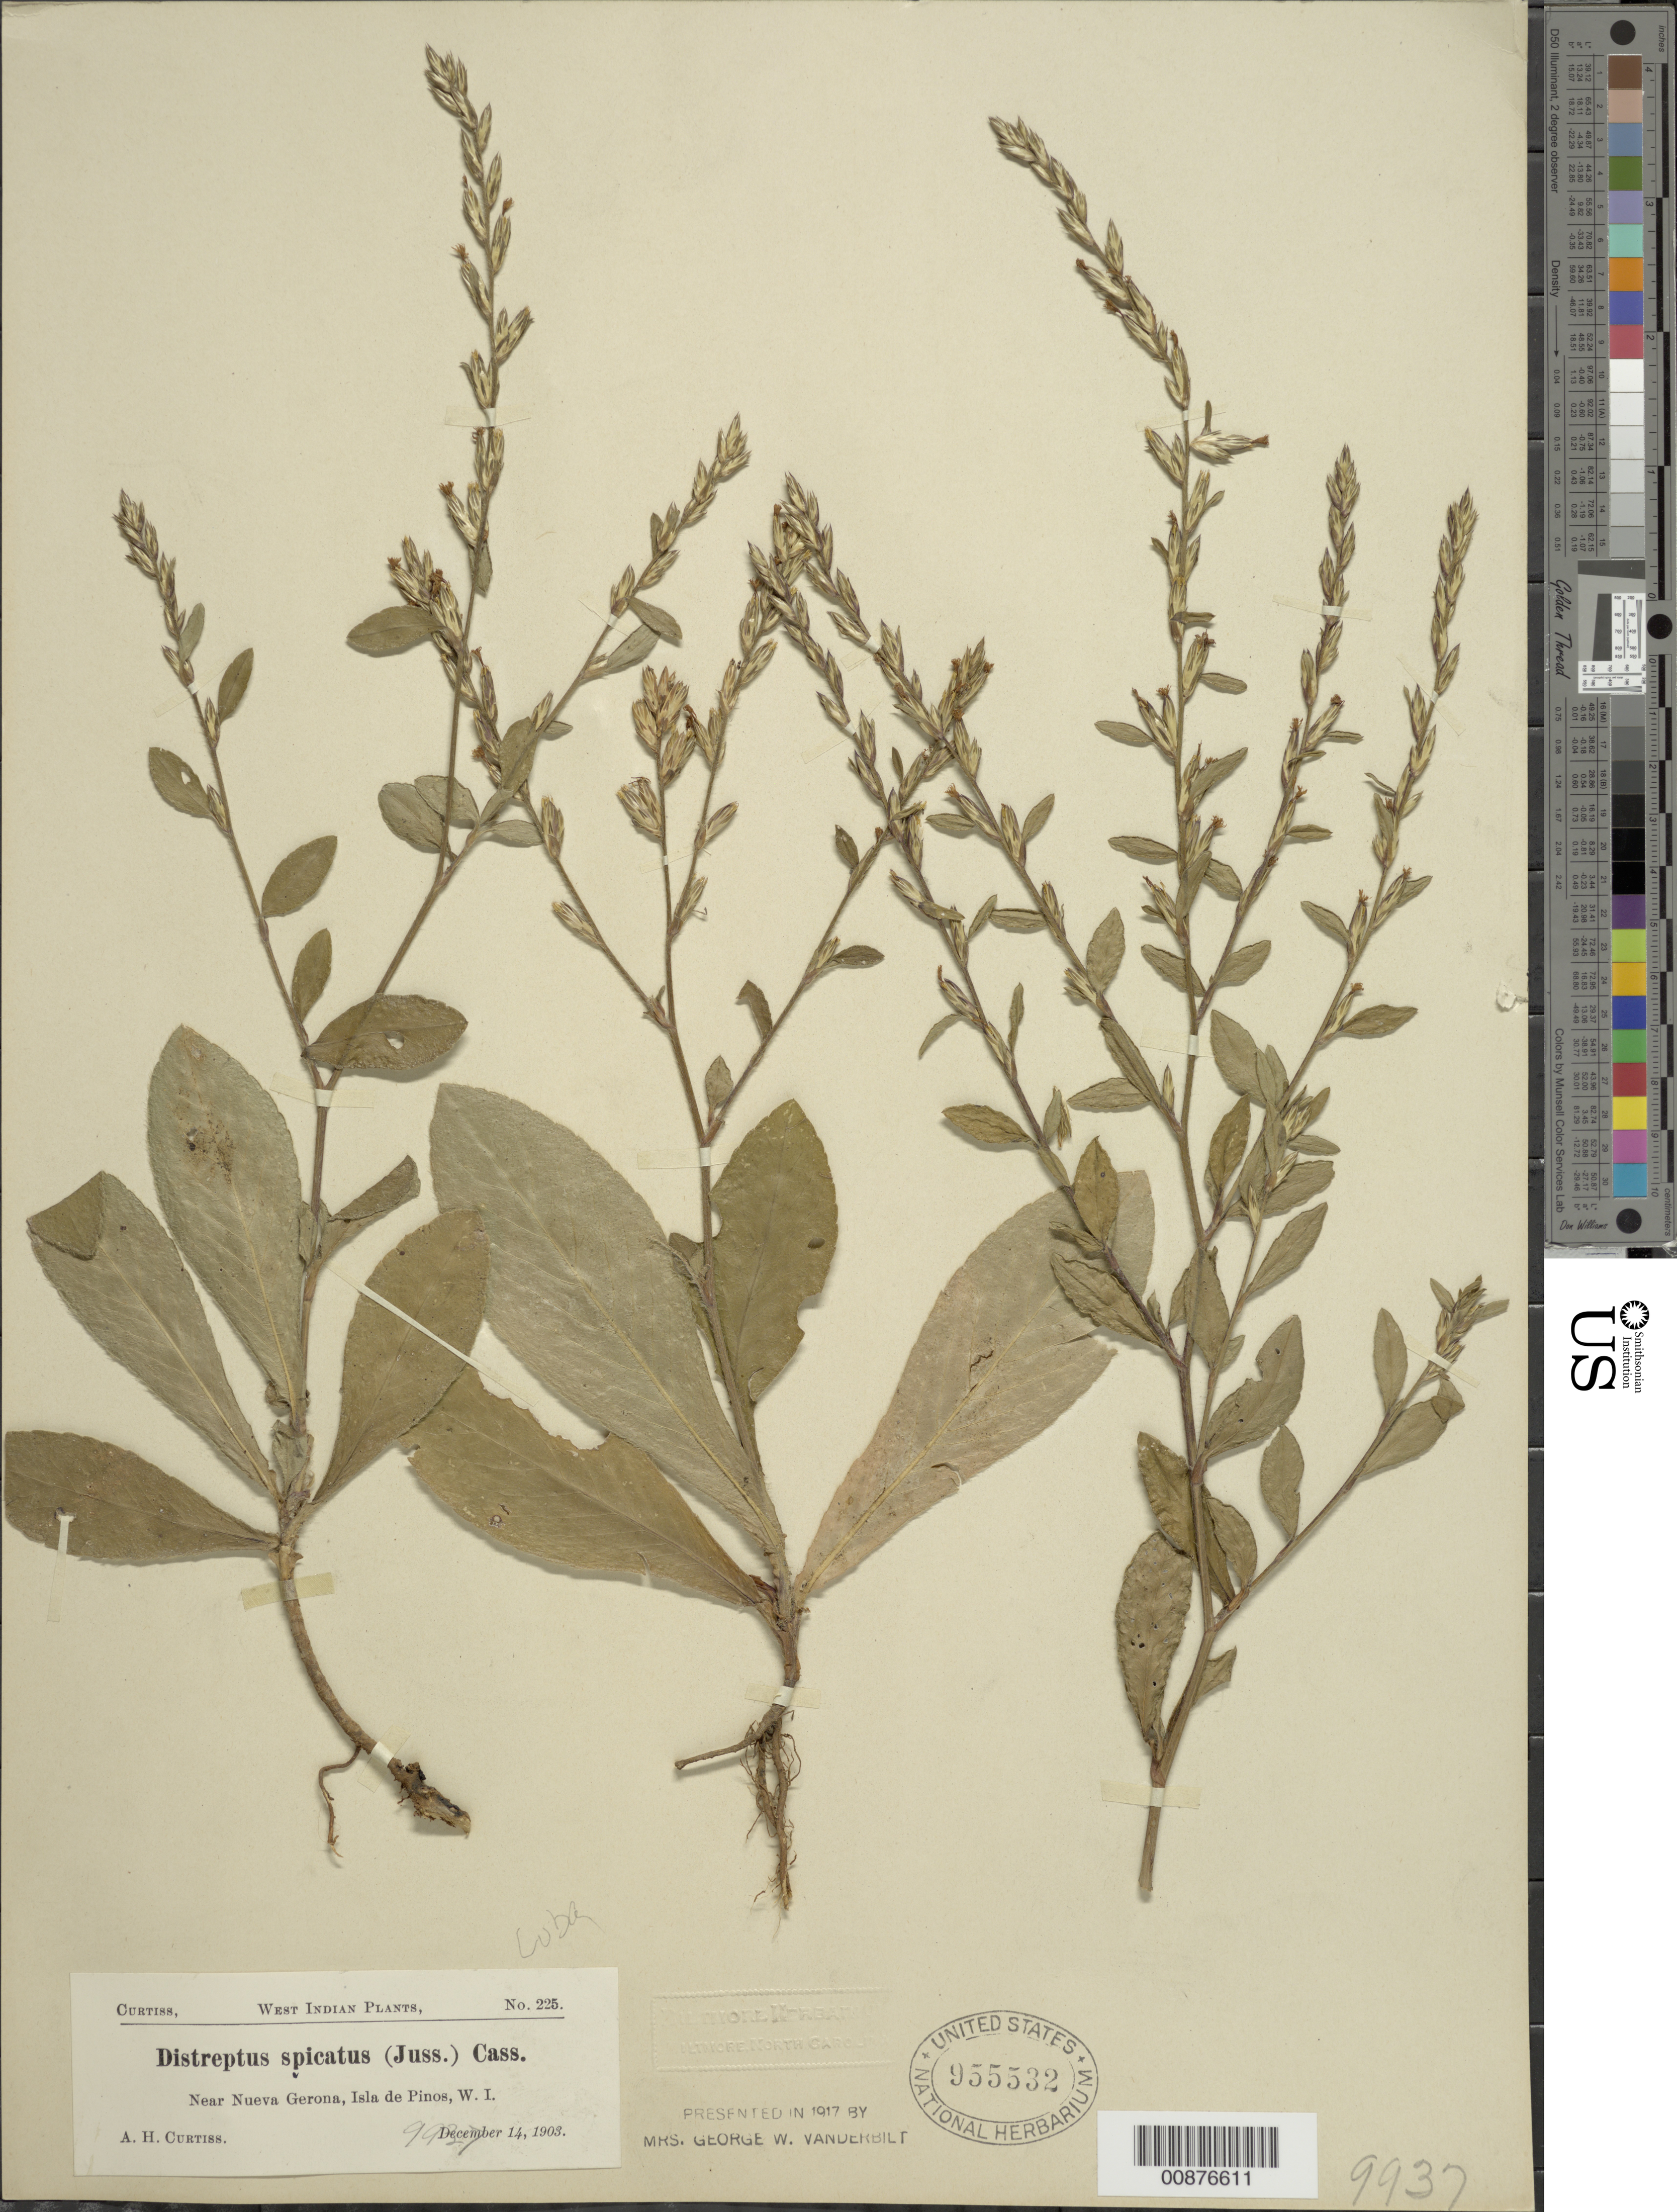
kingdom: Plantae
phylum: Tracheophyta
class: Magnoliopsida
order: Asterales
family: Asteraceae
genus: Pseudelephantopus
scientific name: Pseudelephantopus spicatus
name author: (Juss. ex Aubl.) C.F. Baker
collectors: A. H. Curtiss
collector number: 225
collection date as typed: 14 Dec 1903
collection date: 1903-12-14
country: Cuba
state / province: Isla de La Juventud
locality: Near Nueva Gerona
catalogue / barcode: US 955532